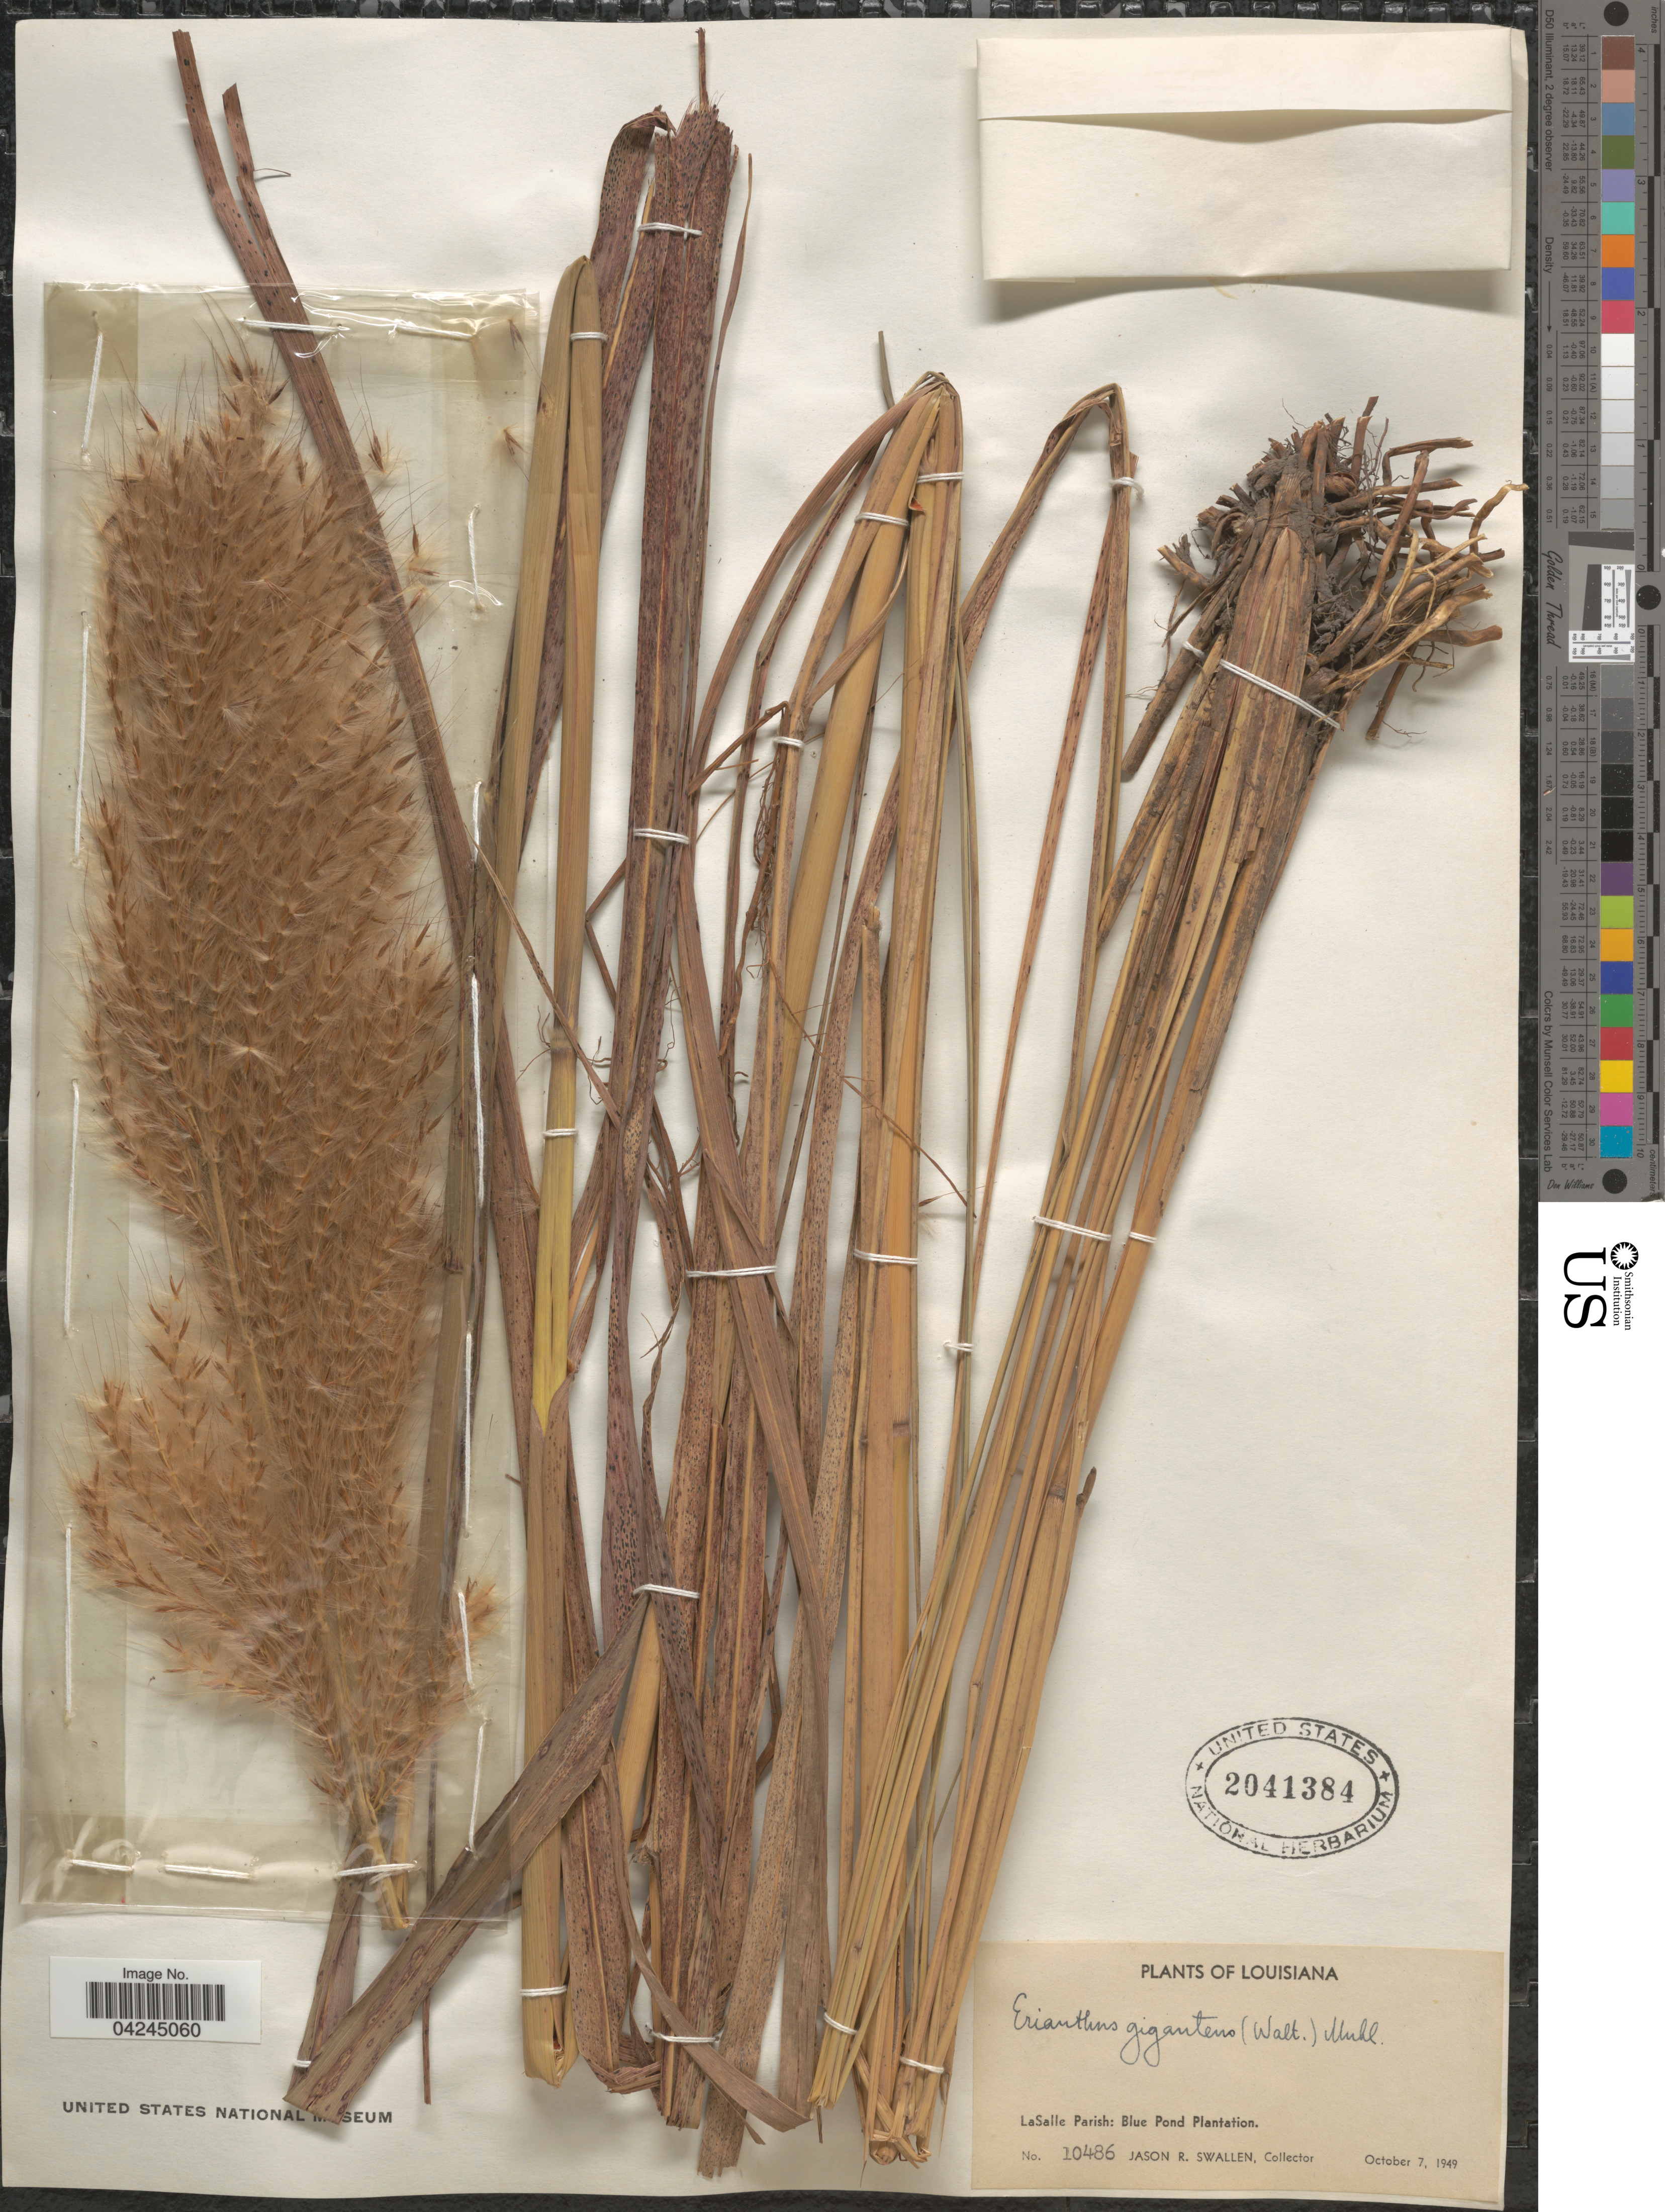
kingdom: Plantae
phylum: Tracheophyta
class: Liliopsida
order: Poales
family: Poaceae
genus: Erianthus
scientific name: Erianthus giganteus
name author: (Walter) P. Beauv.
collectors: J. R. Swallen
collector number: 10486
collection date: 1949-10-07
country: United States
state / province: Louisiana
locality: LaSalle Parish: Blue Pond Plantation.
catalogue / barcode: US 2041384